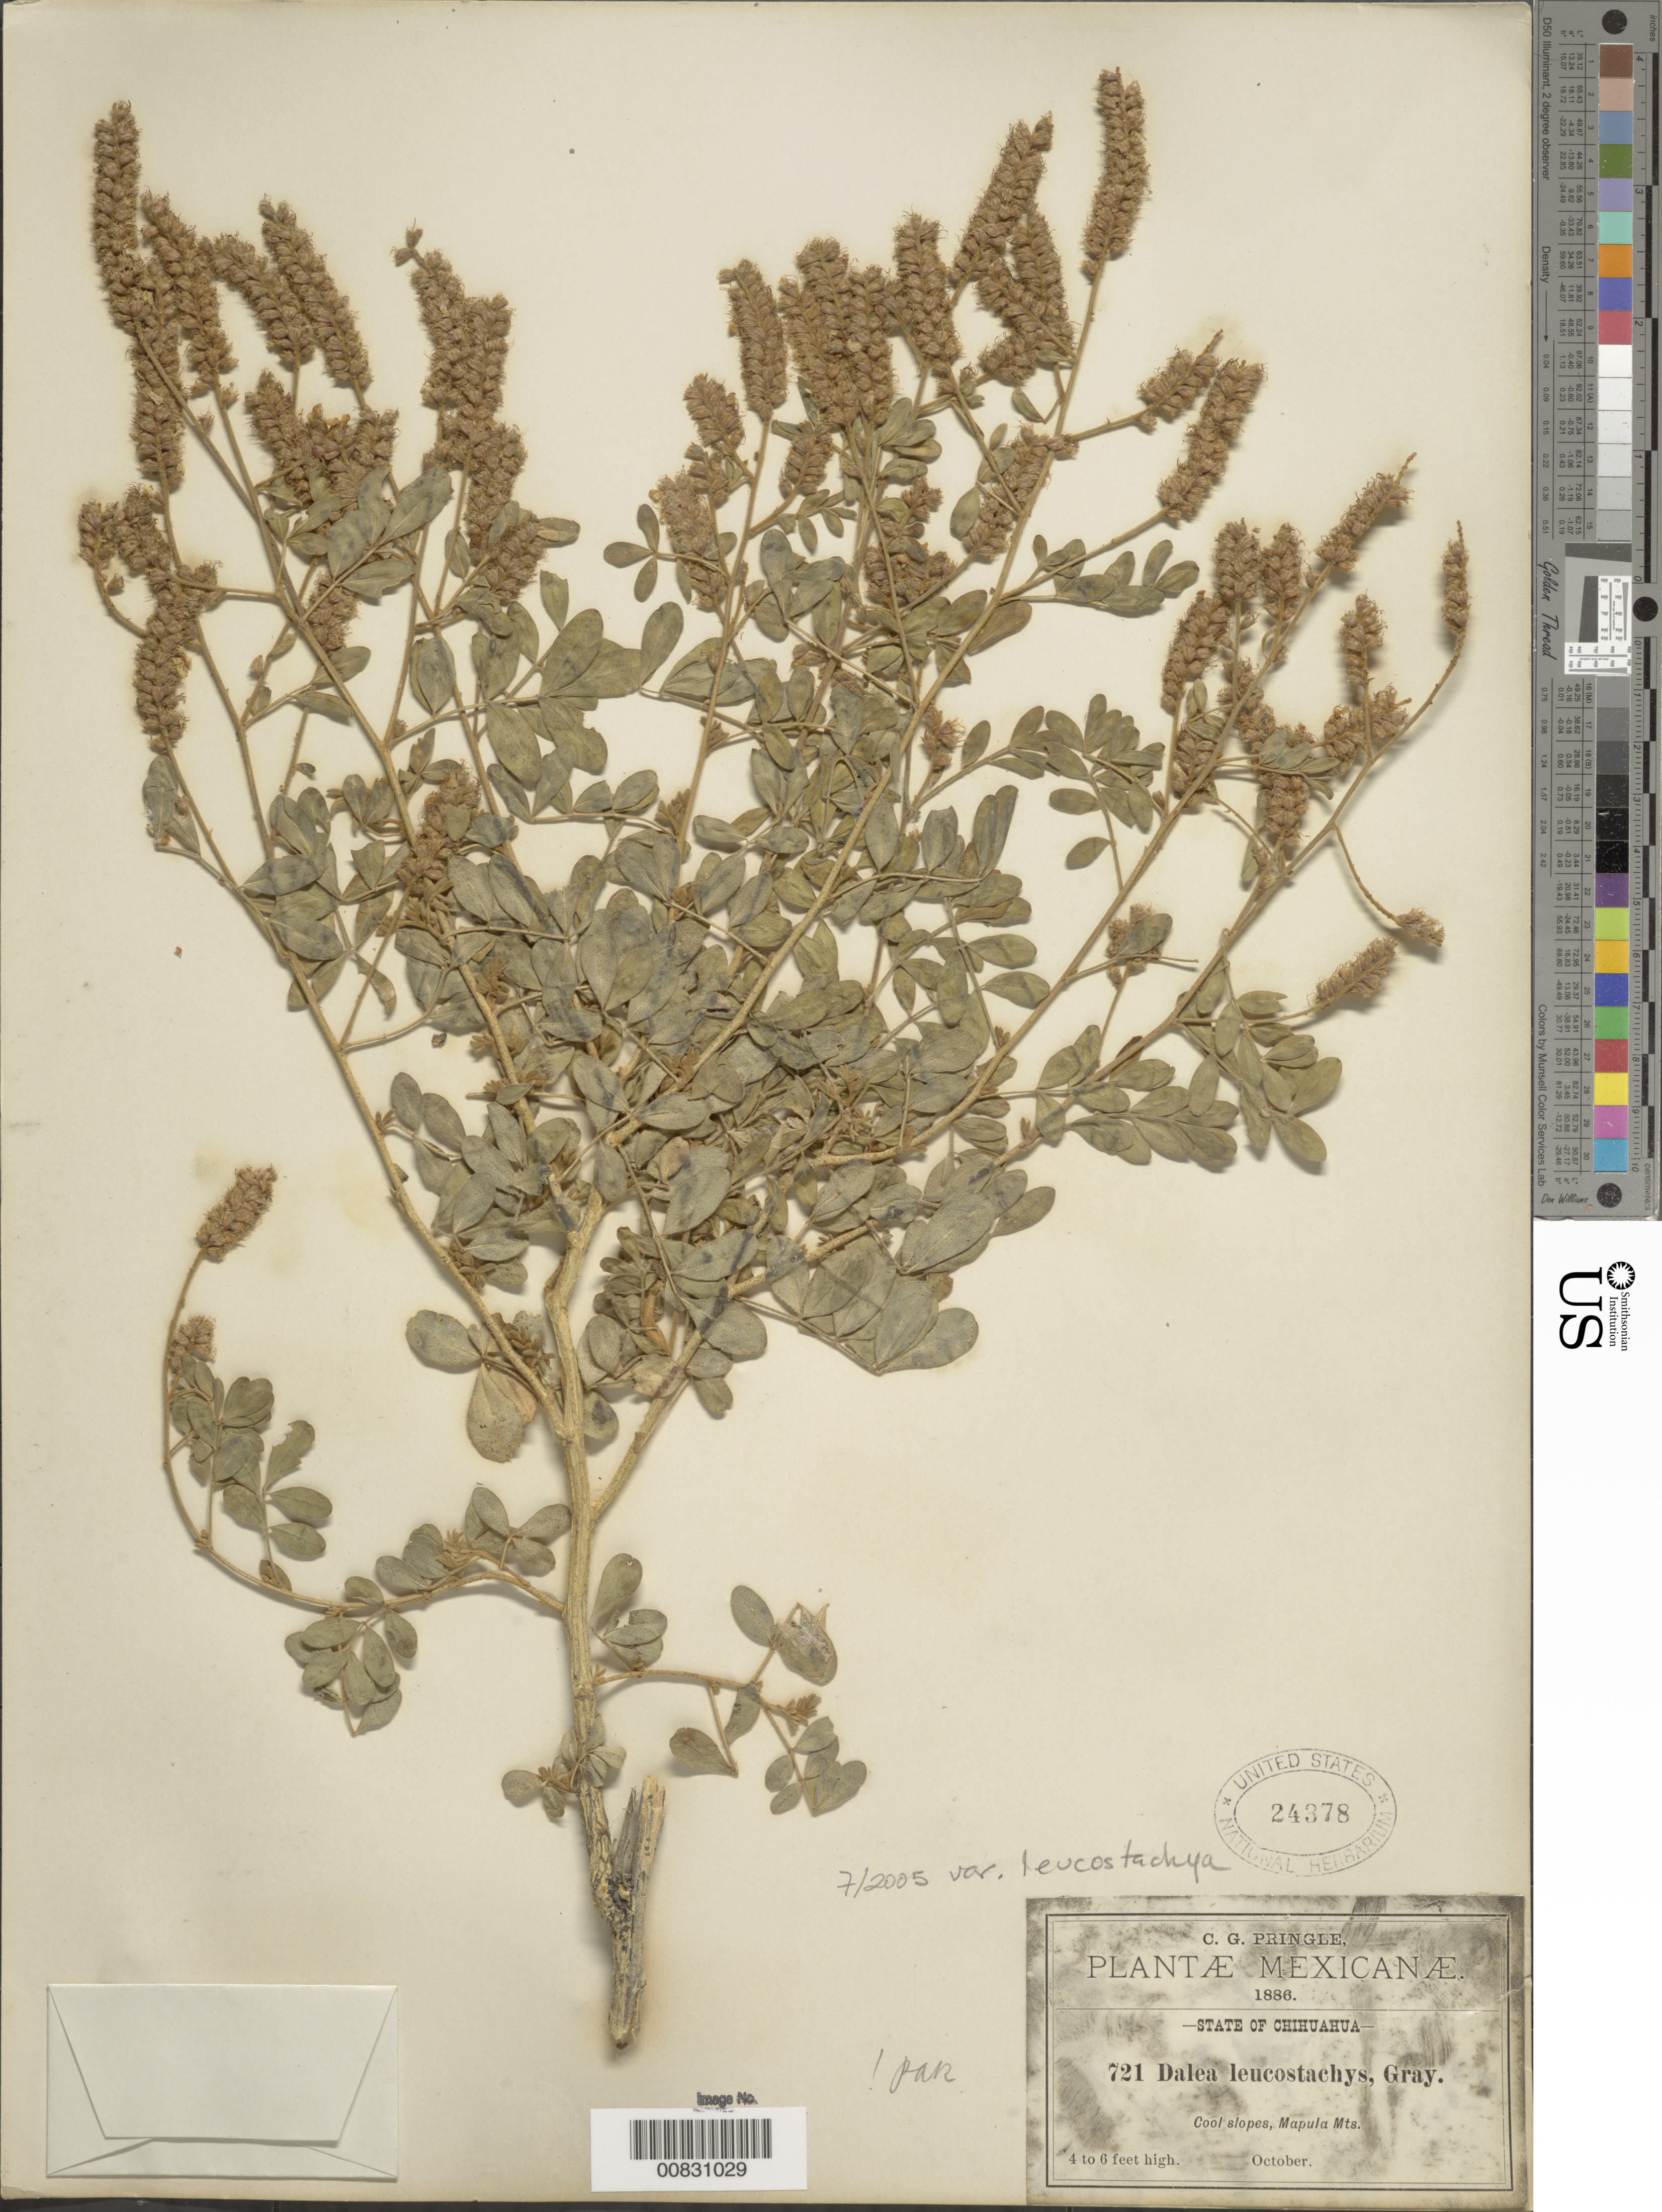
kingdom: Plantae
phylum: Tracheophyta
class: Magnoliopsida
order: Fabales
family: Fabaceae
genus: Dalea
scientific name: Dalea leucostachya var. leucostachya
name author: A. Gray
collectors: C. G. Pringle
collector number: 721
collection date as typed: Oct 1886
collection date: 1886-10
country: Mexico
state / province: Chihuahua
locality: Cool slopes Mapula Mts.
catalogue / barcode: US 24378